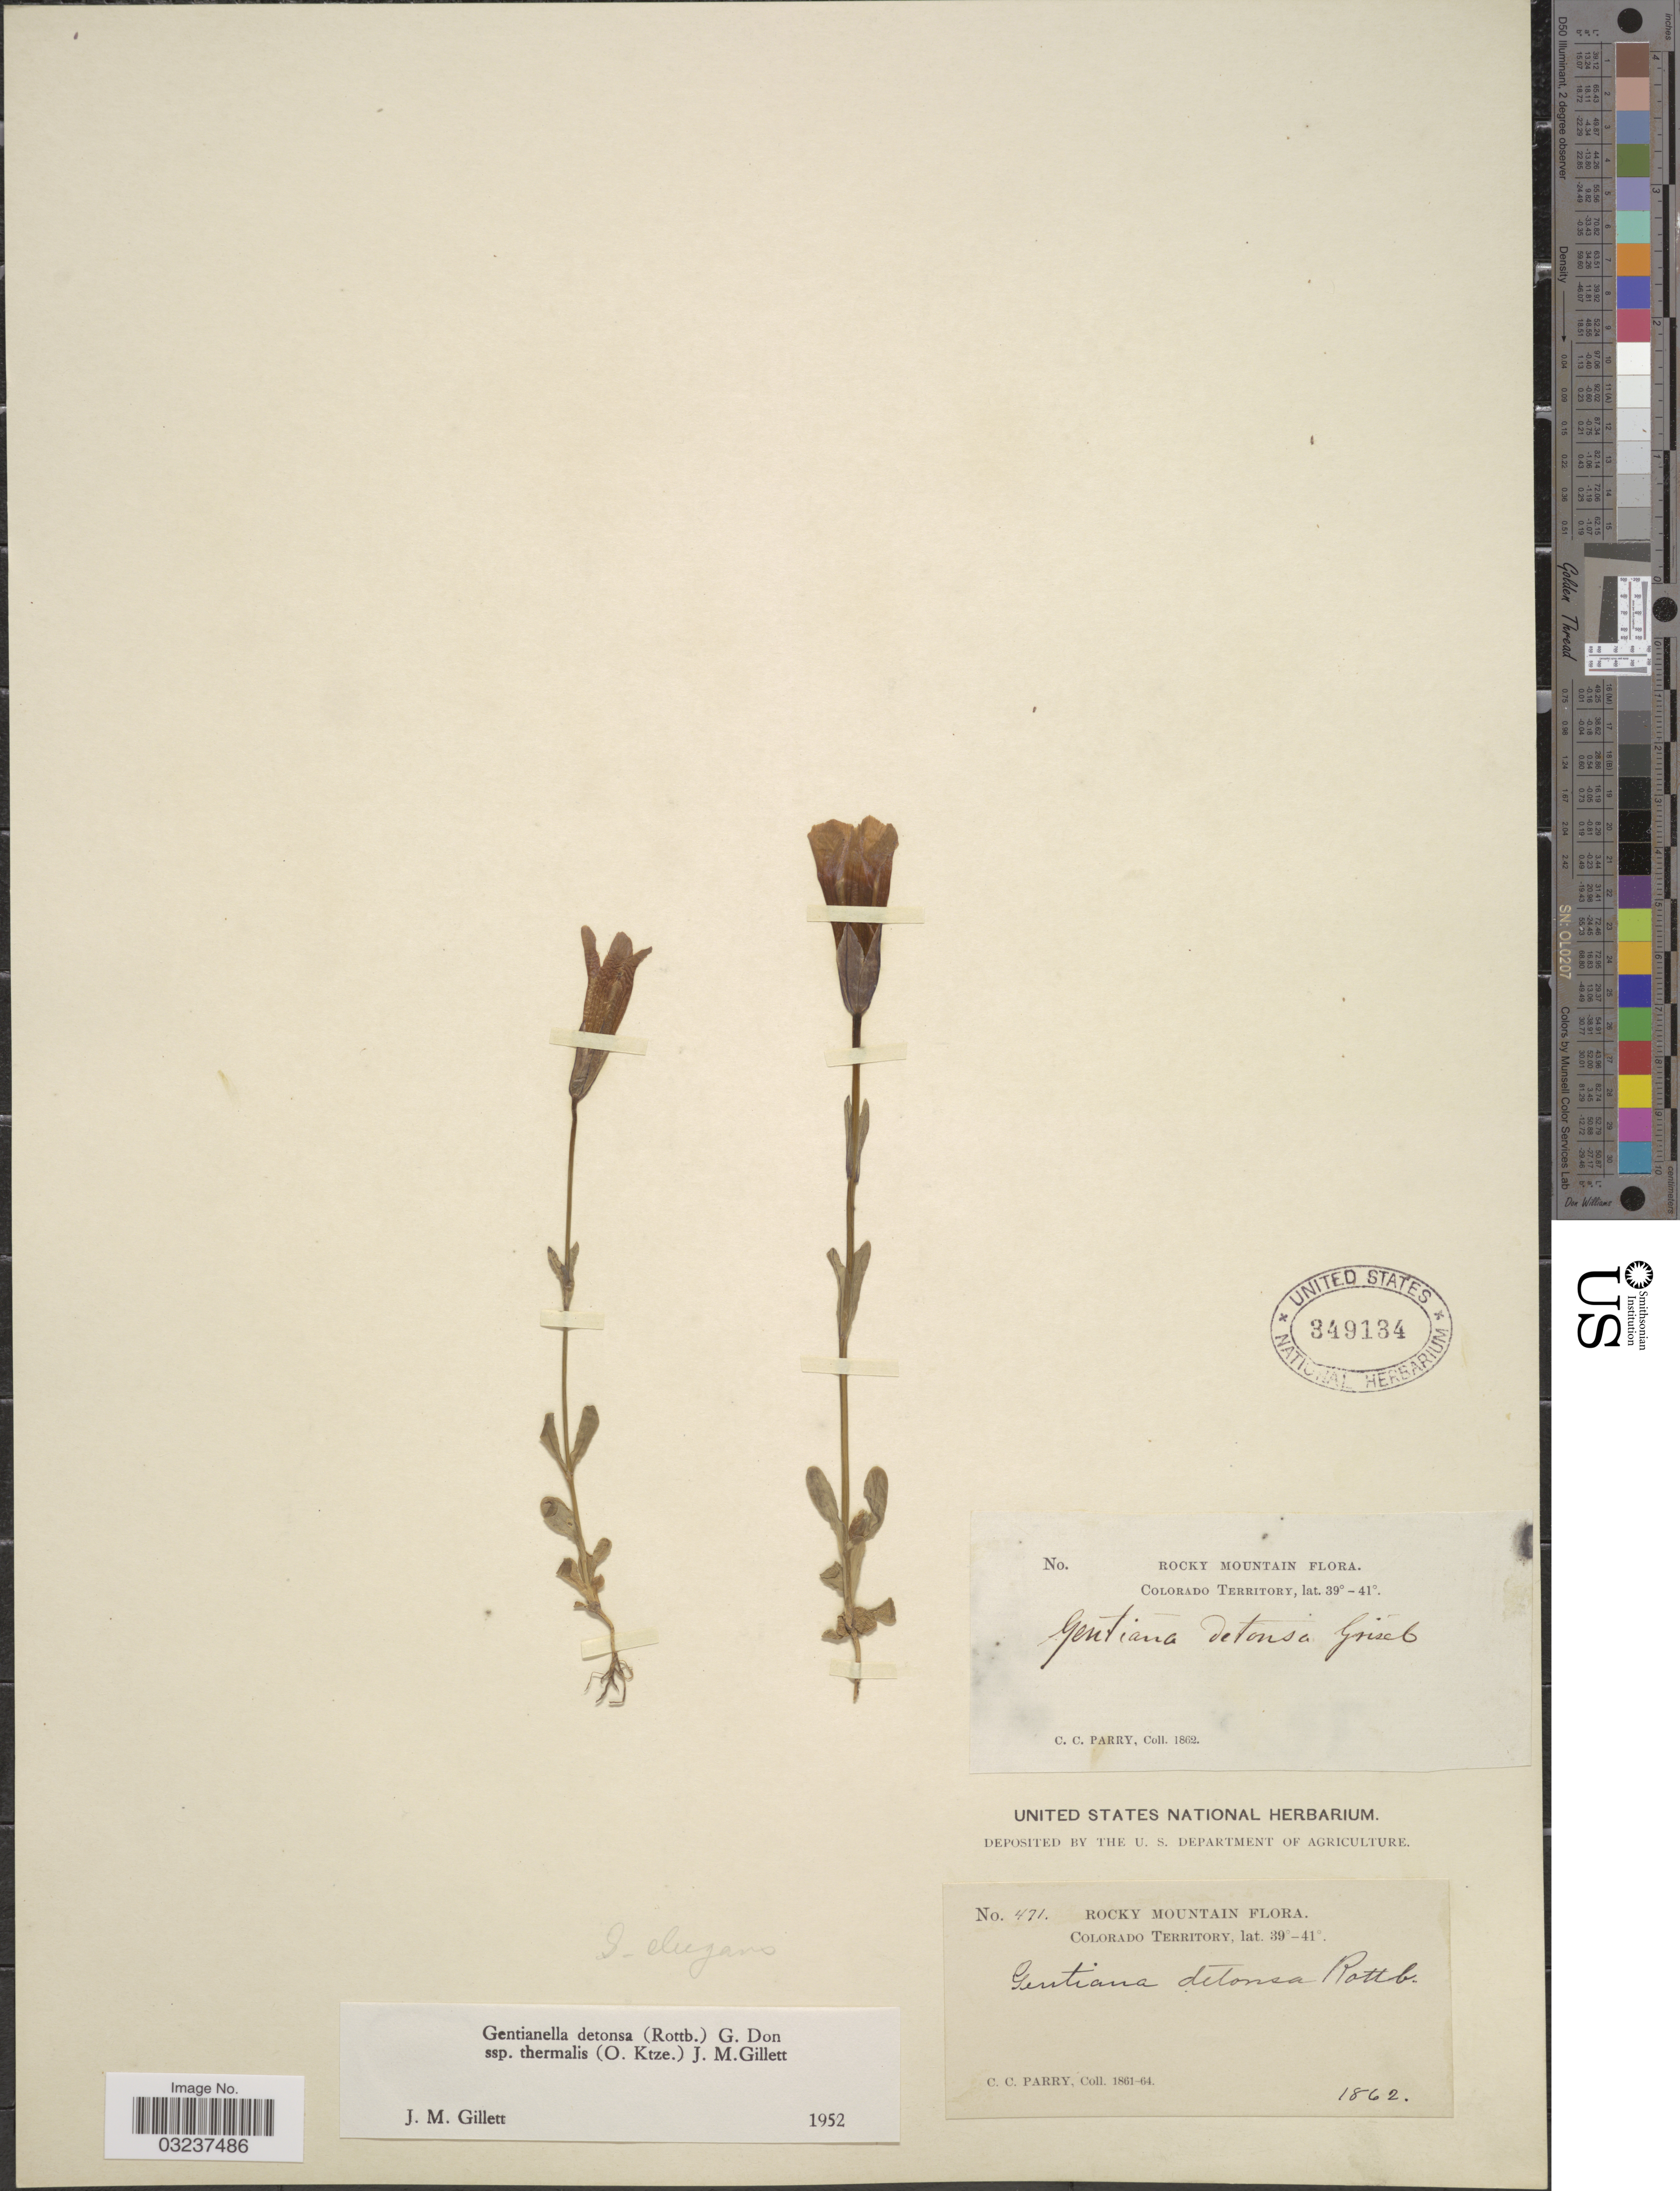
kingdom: Plantae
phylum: Tracheophyta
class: Magnoliopsida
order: Gentianales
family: Gentianaceae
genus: Gentianella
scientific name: Gentianella detonsa subsp. elegans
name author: (A. Gray) J.M. Gillett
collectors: C. C. Parry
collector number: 471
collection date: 1862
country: United States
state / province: Colorado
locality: Rocky Mountain, Colorado Territory.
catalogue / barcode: US 349134